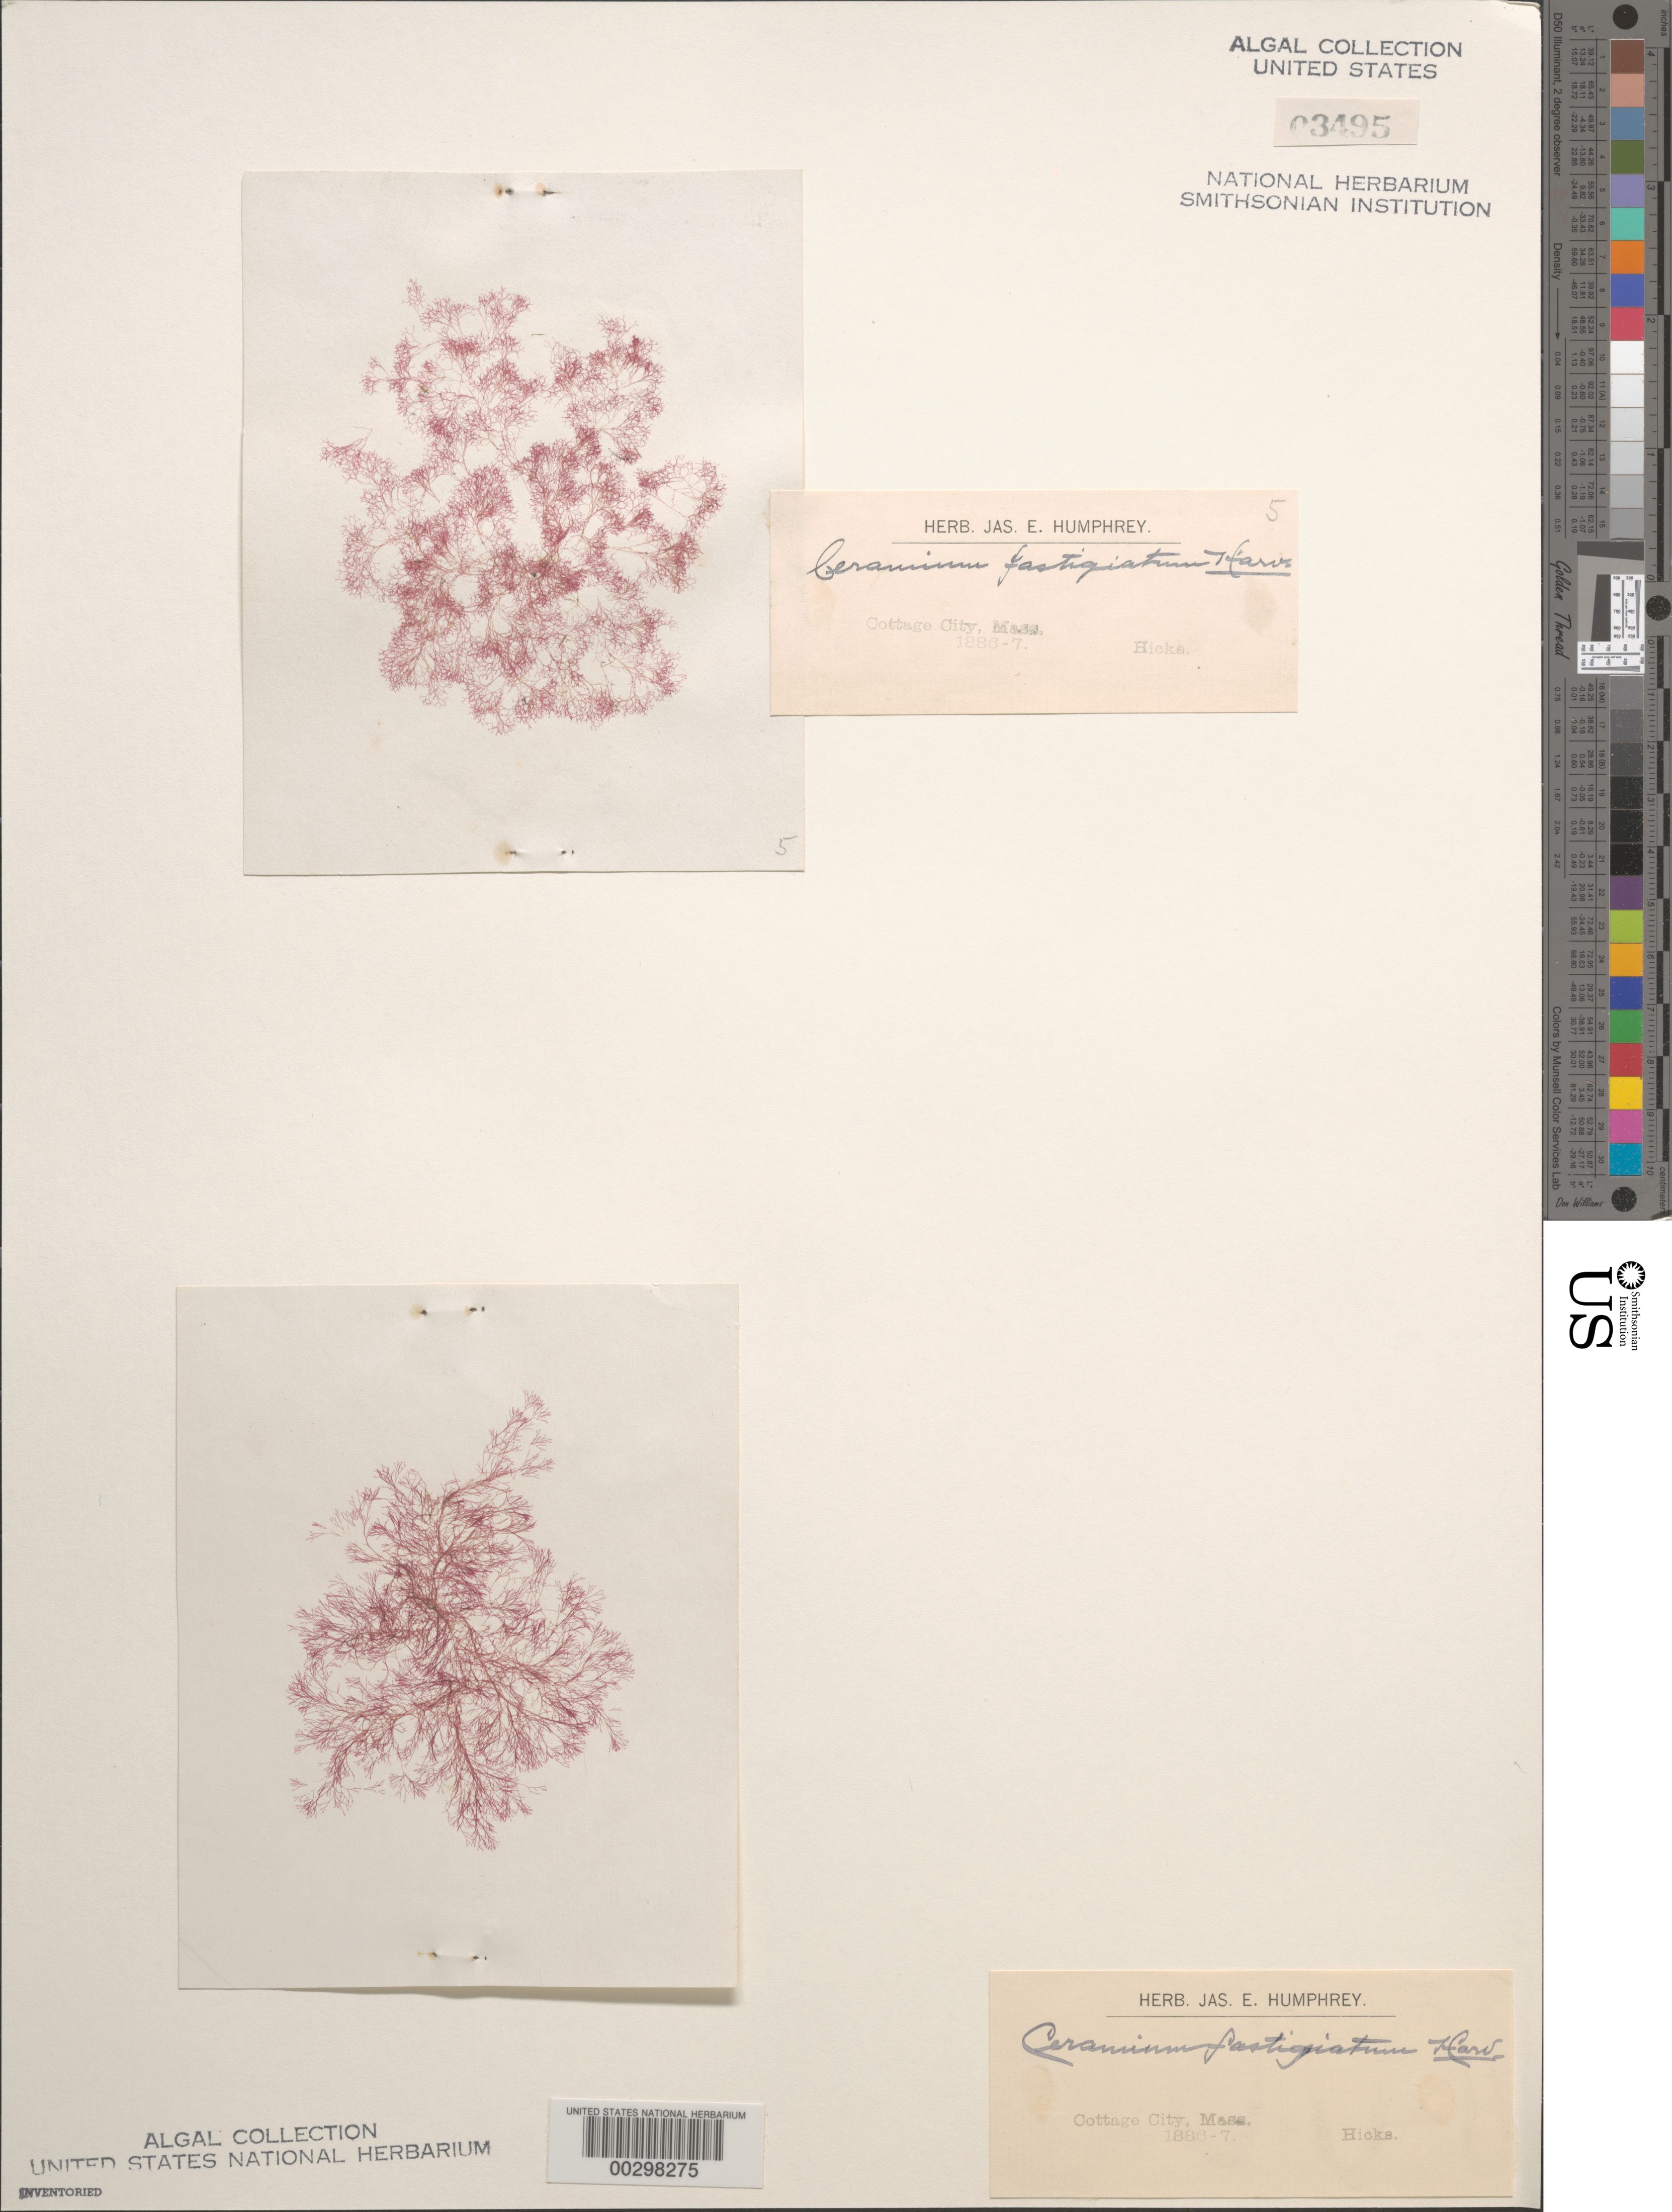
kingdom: Plantae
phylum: Rhodophyta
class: Florideophyceae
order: Ceramiales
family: Ceramiaceae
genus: Ceramium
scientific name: Ceramium fastigiatum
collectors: -. Hicks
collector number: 5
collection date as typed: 1886 to -- --- 1887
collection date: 1886/1887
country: United States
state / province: Massachusetts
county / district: Dukes County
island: Martha's Vineyard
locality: Cottage City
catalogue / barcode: US 3495